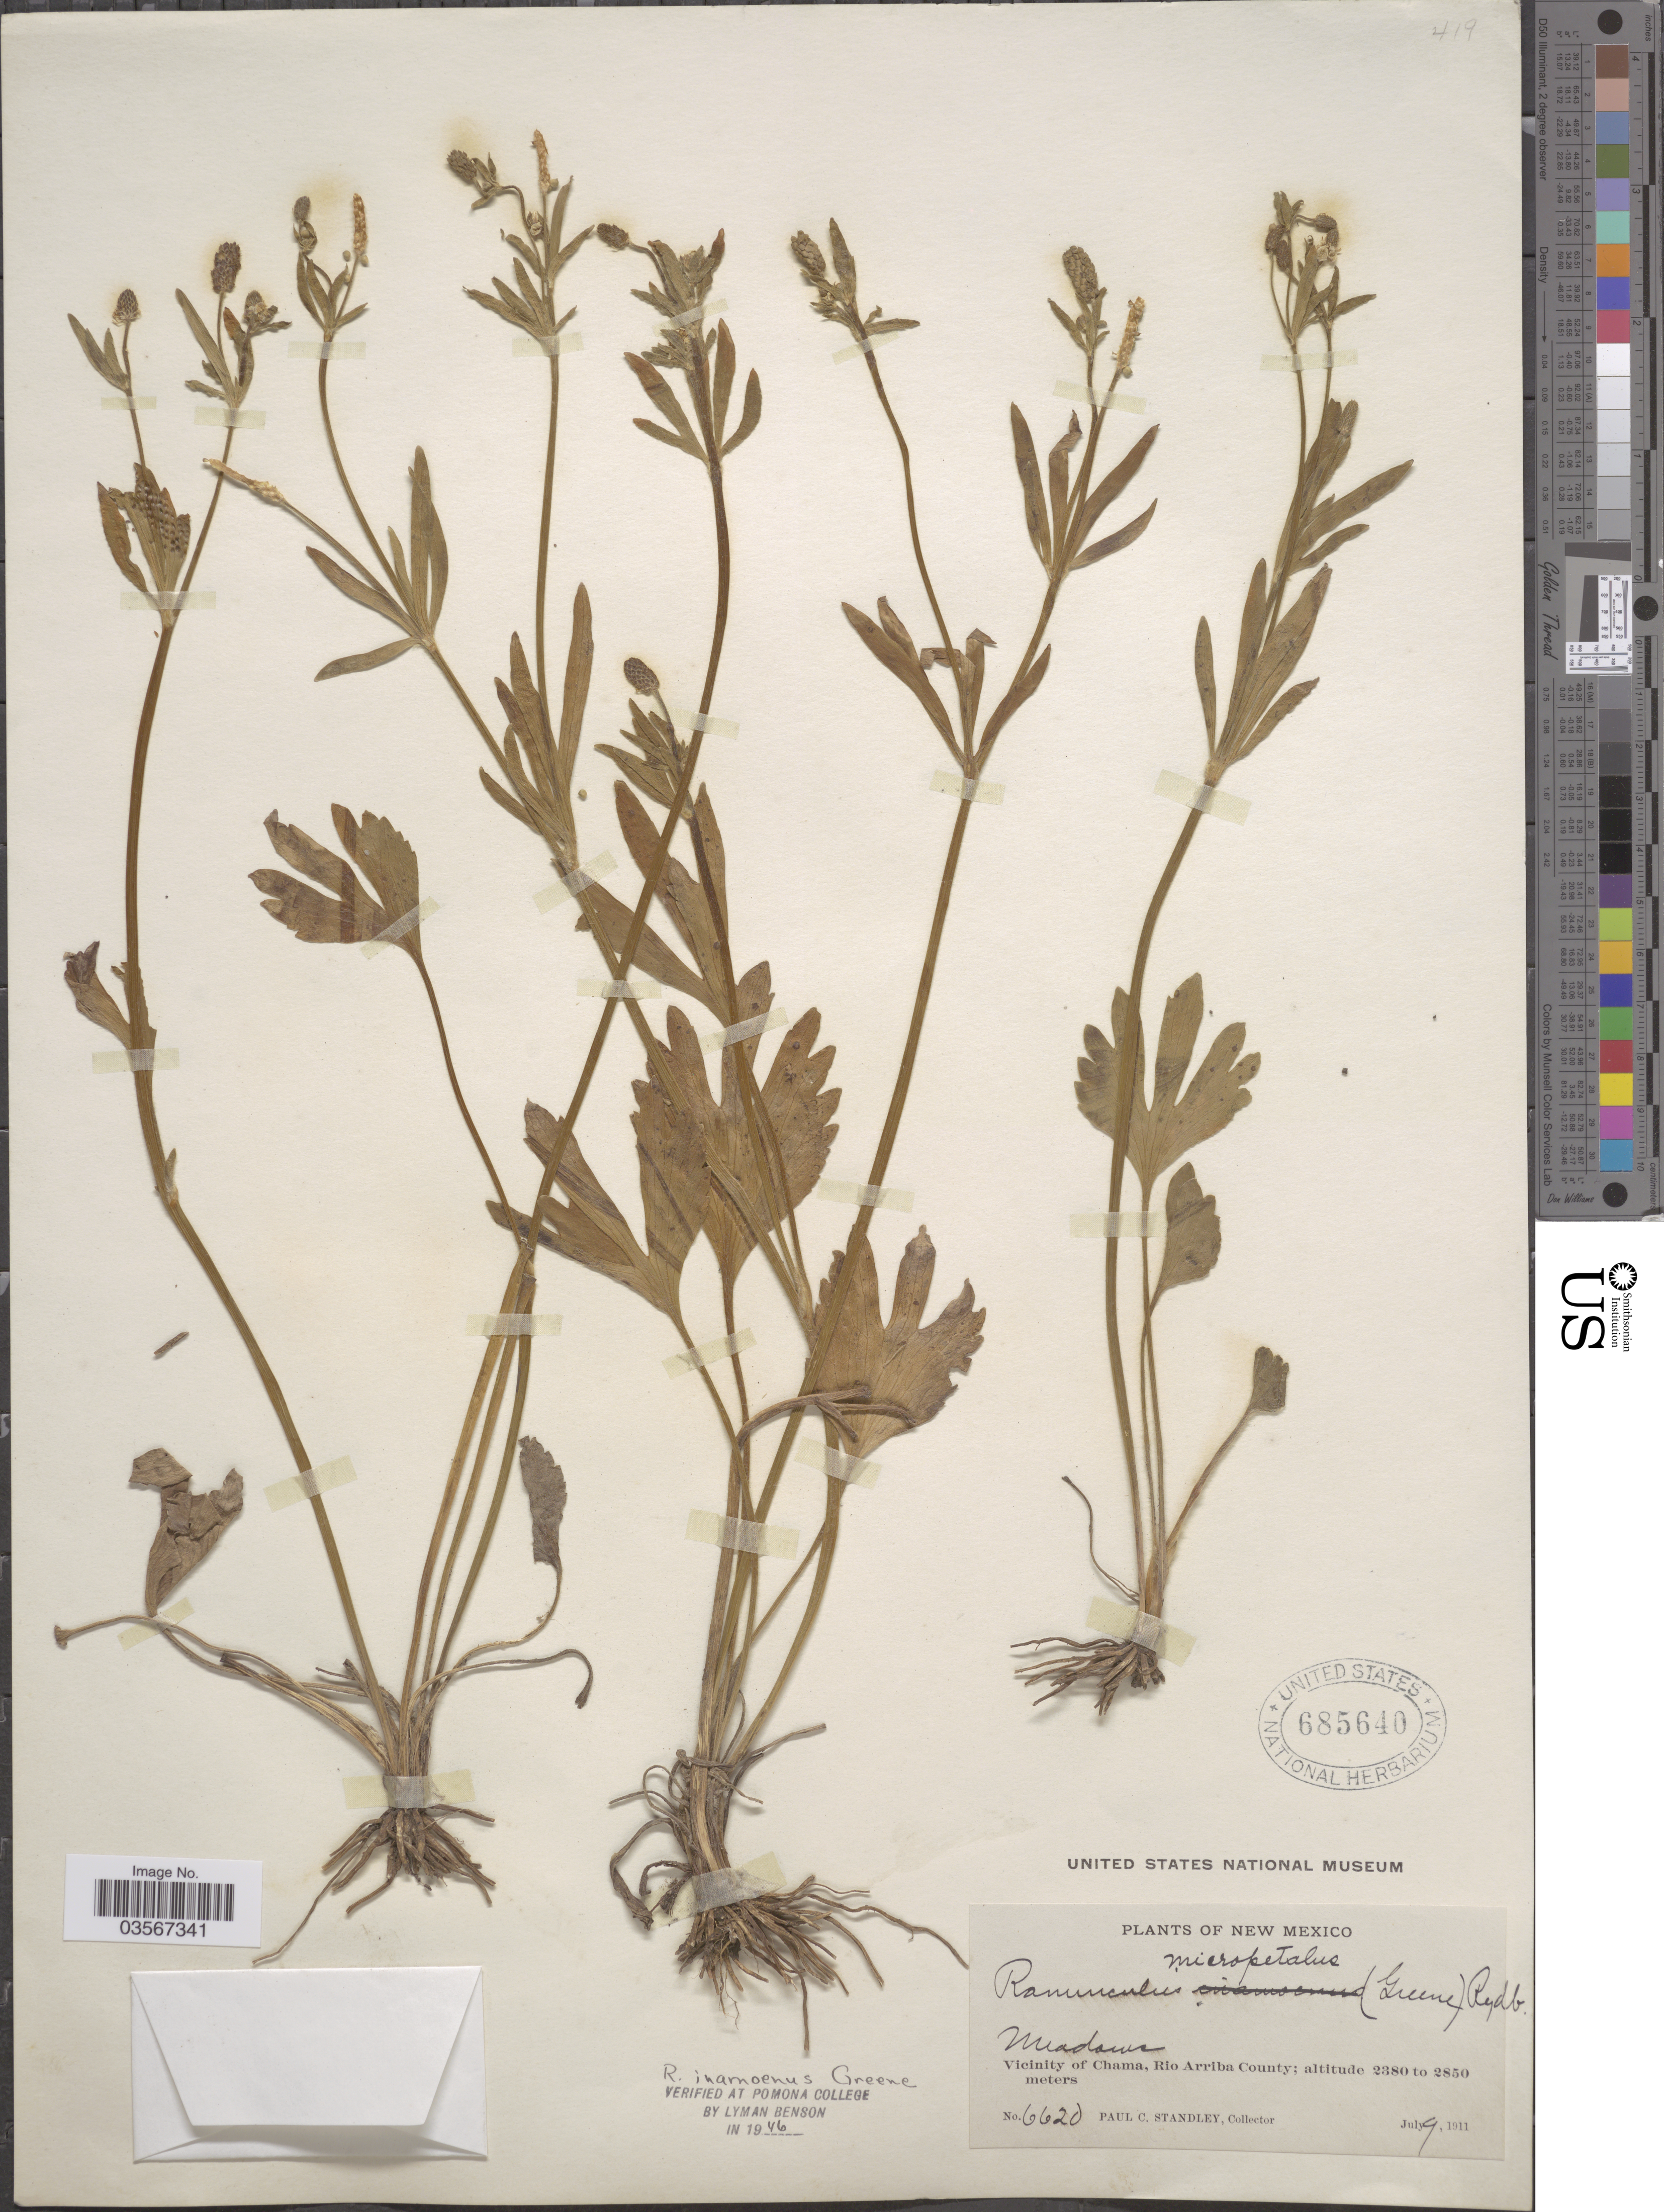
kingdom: Plantae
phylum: Tracheophyta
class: Magnoliopsida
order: Ranunculales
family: Ranunculaceae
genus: Ranunculus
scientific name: Ranunculus inamoenus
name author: Greene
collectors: P. C. Standley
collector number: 6620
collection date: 1911-07-09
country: United States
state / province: New Mexico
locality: Vicinity of Chama, Rio Arriba County.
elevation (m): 2380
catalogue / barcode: US 685640